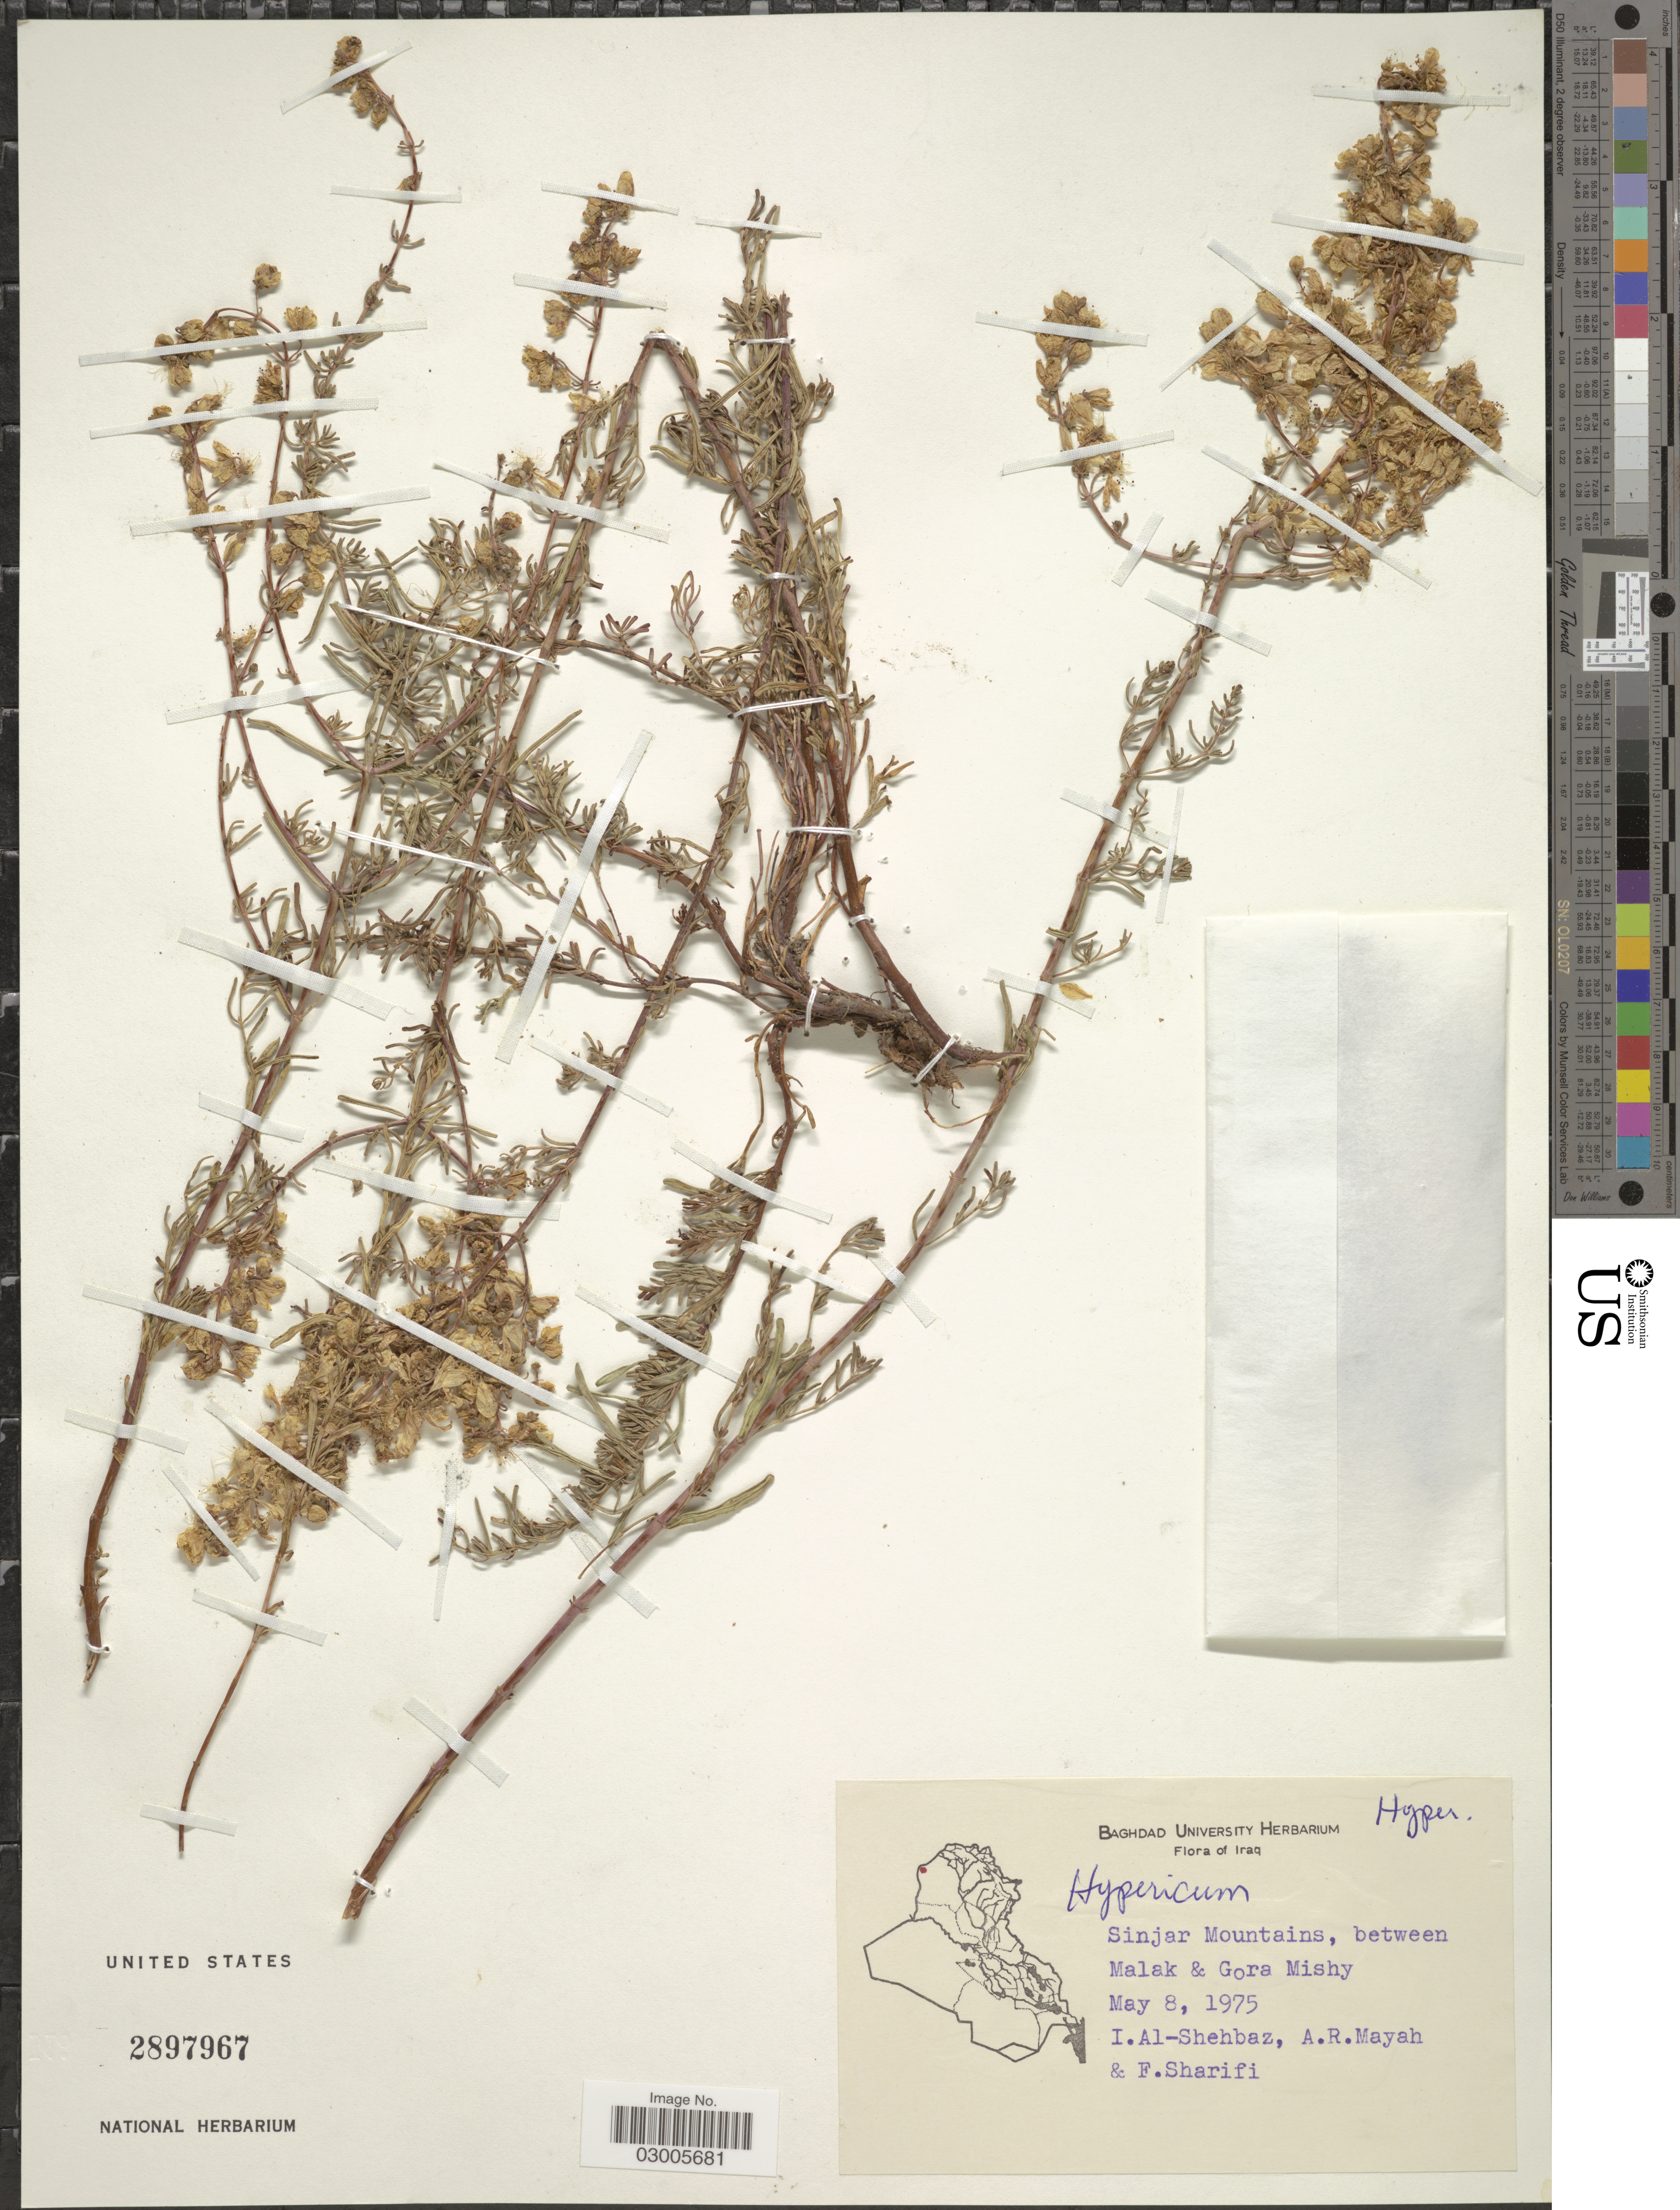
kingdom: Plantae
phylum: Tracheophyta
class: Magnoliopsida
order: Malpighiales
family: Hypericaceae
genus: Hypericum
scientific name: Hypericum sp.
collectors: I. Al-Shehbaz, A. Mayah & F. Sharifi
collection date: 1975-05-08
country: Iraq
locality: Sinjar Mountains, between Malak & Gora Mishy.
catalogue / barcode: US 2897967